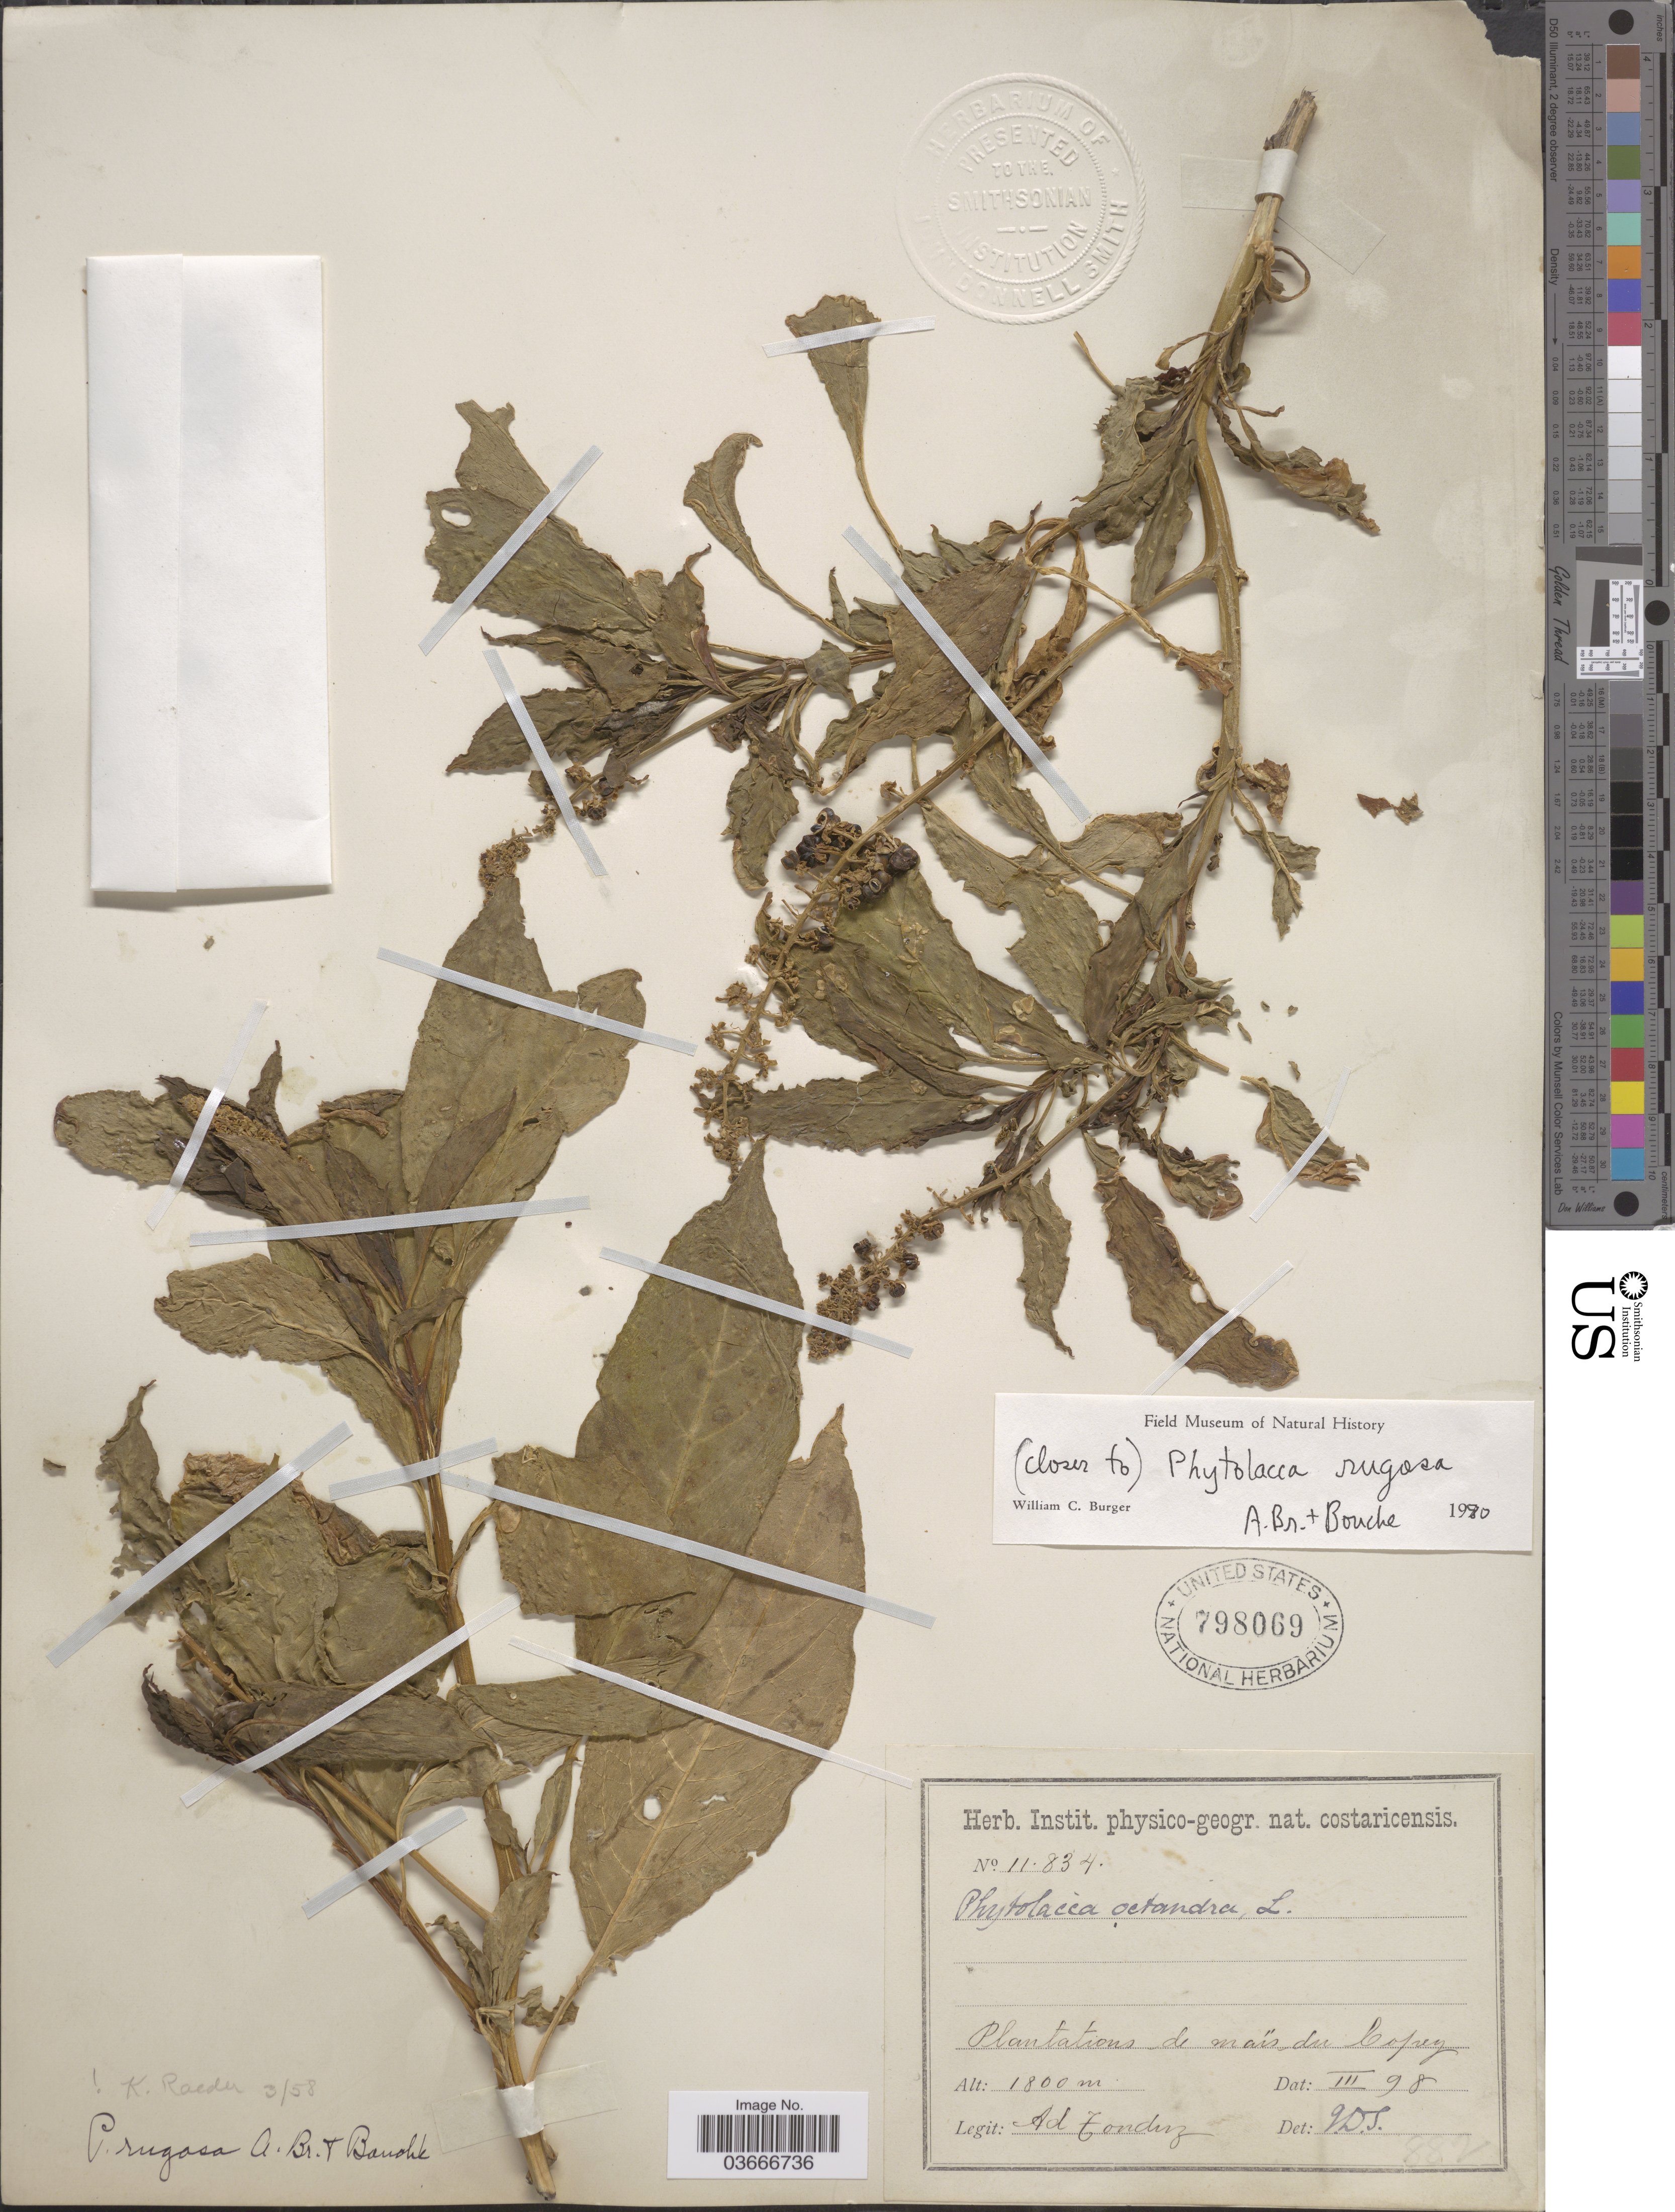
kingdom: Plantae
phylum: Tracheophyta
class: Magnoliopsida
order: Caryophyllales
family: Phytolaccaceae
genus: Phytolacca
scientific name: Phytolacca rugosa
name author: A. Braun & C.D. Bouché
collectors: A. Tonduz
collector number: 11834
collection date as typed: Transcribed d/m/y: /3/98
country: Costa Rica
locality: Plantations de maïs du Copey.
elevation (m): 1800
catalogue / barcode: US 798069